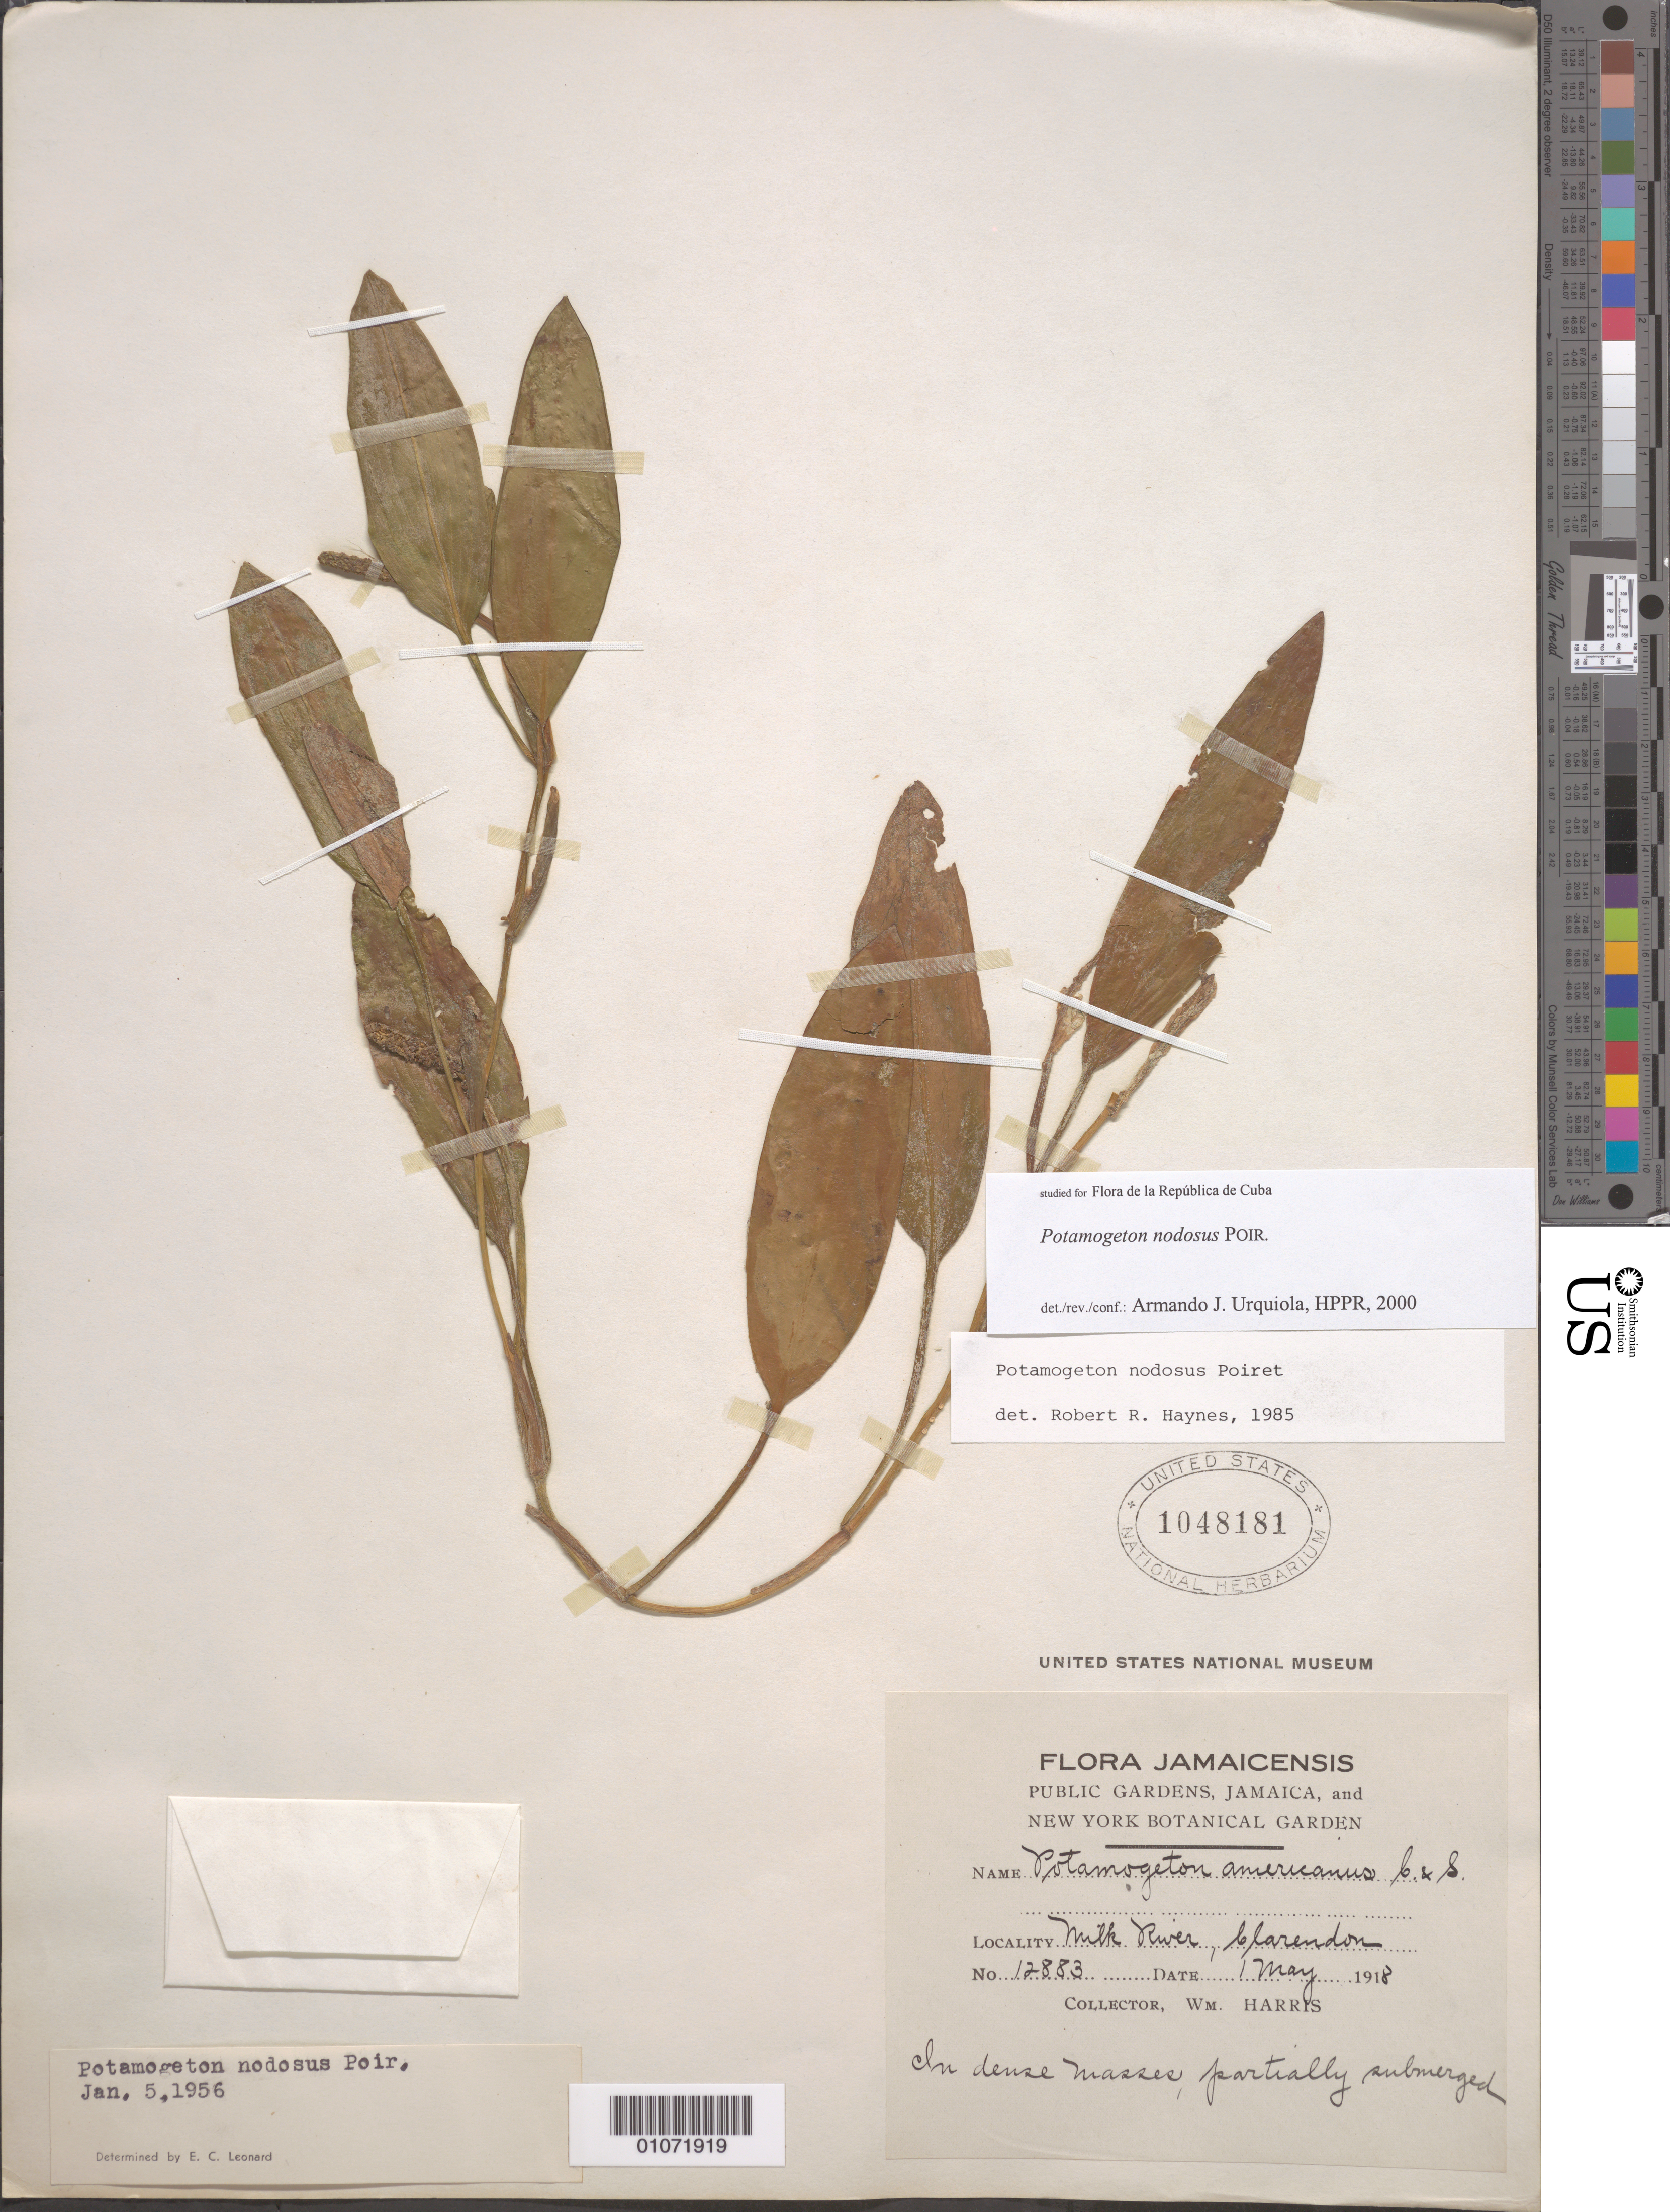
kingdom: Plantae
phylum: Tracheophyta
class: Liliopsida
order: Alismatales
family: Potamogetonaceae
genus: Potamogeton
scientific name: Potamogeton nodosus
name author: Poir.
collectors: W. Harris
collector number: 12883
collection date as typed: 01 May 1918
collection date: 1918-05-01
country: Jamaica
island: Jamaica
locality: Mouth River, la Clarindon.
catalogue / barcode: US 1048181